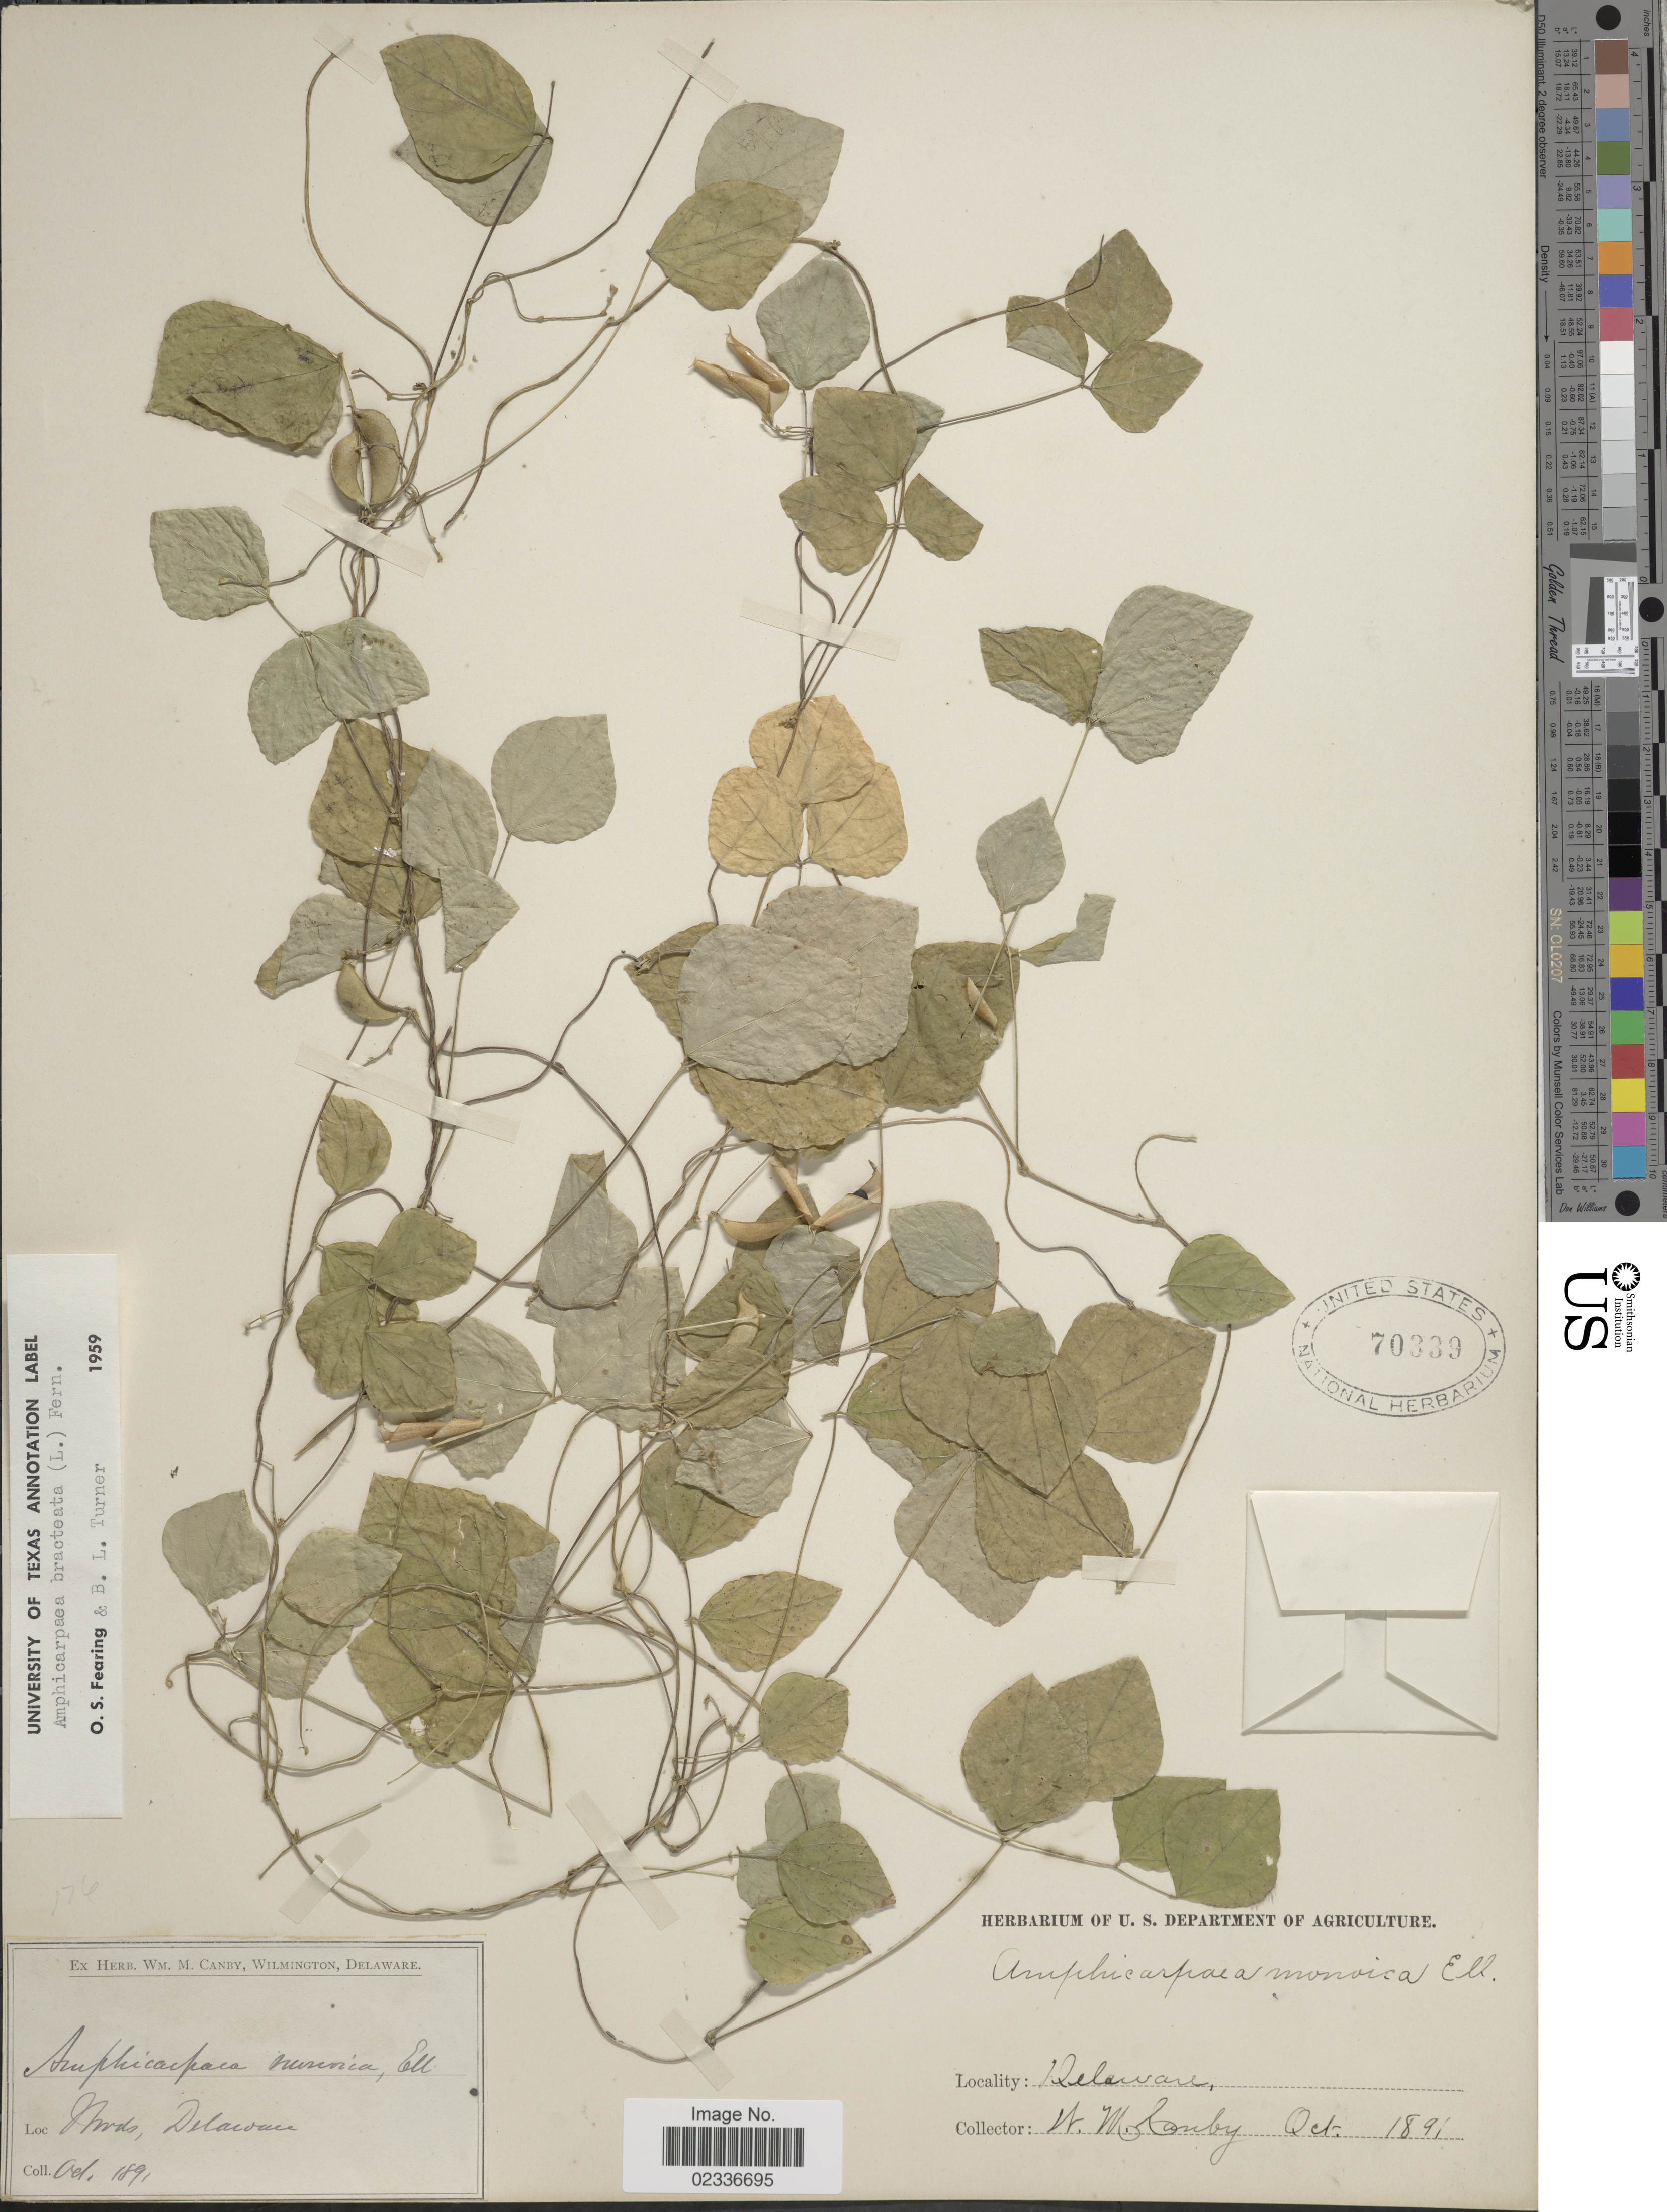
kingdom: Plantae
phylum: Tracheophyta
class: Magnoliopsida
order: Fabales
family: Fabaceae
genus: Amphicarpaea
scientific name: Amphicarpaea bracteata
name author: (L.) Fernald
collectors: W. M. Canby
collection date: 1891-10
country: United States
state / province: Delaware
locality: Woods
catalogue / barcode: US 70339